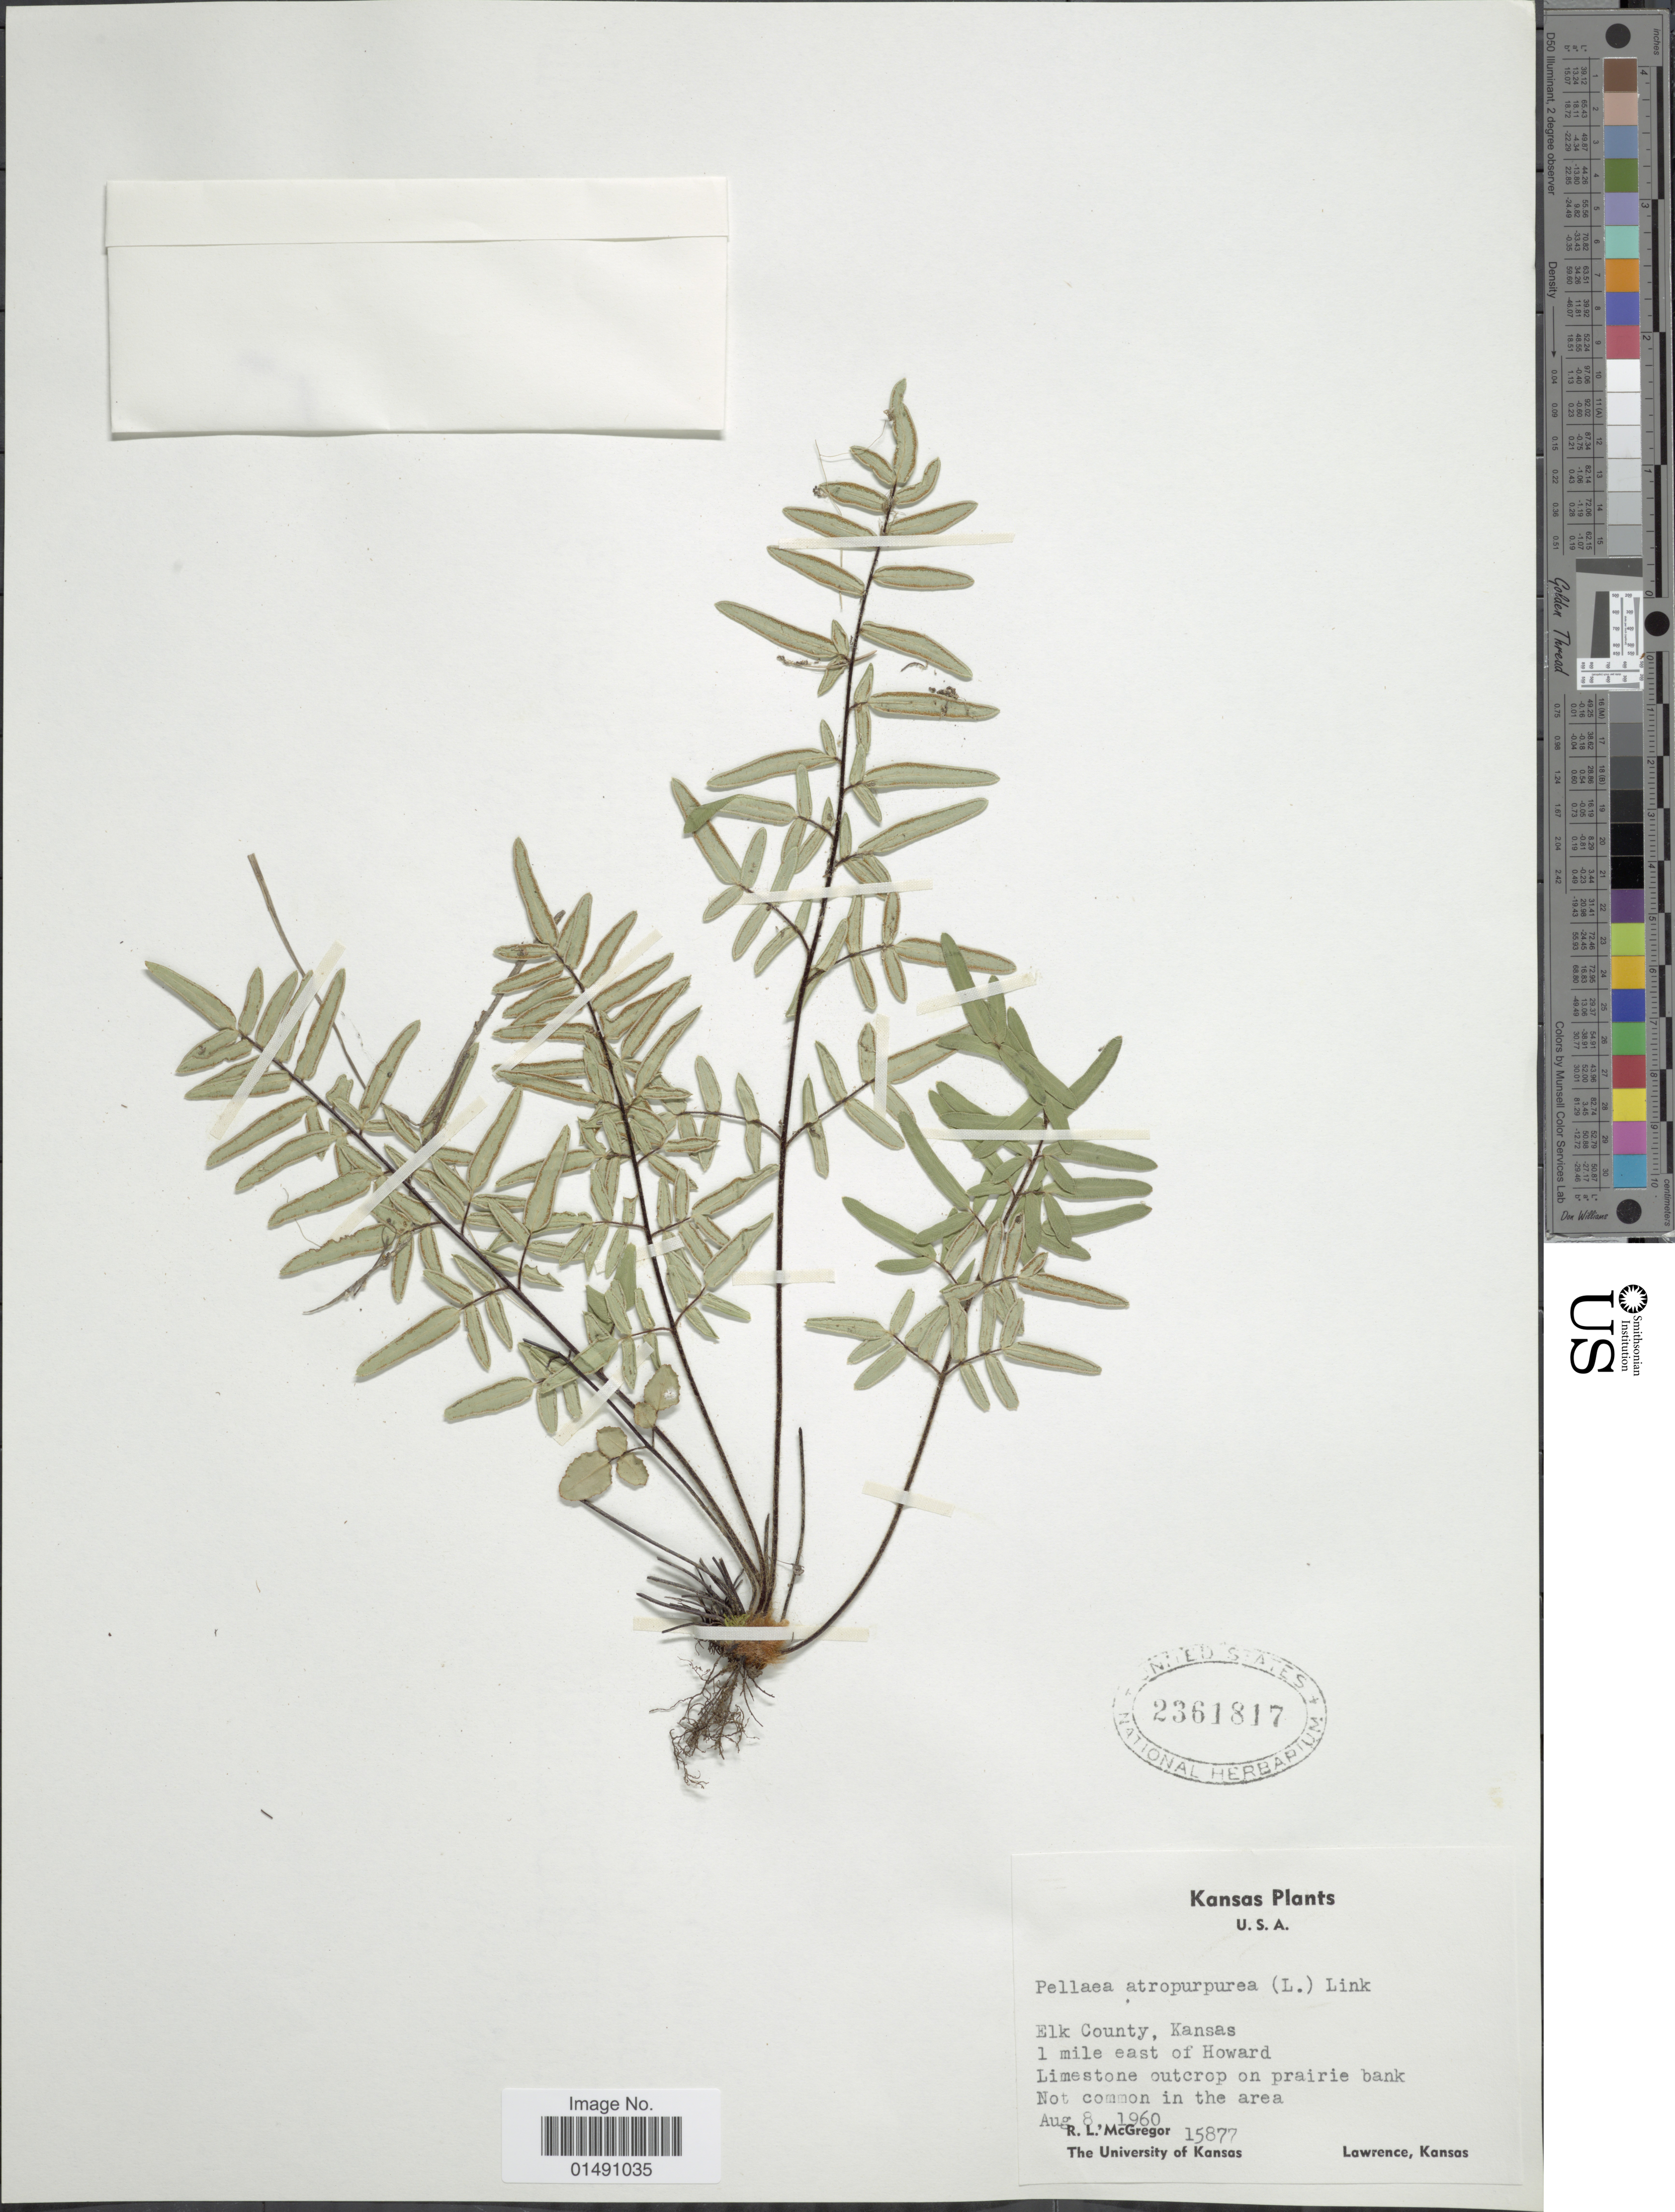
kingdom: Plantae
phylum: Tracheophyta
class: Polypodiopsida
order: Polypodiales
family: Pteridaceae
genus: Pellaea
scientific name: Pellaea atropurpurea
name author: (L.) Link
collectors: R. McGregor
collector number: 15877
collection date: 1963-08-08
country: United States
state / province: Kansas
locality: Elk County, 1 mile east of Howard, Limestone outcrop on prairie bank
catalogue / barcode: US 2361817